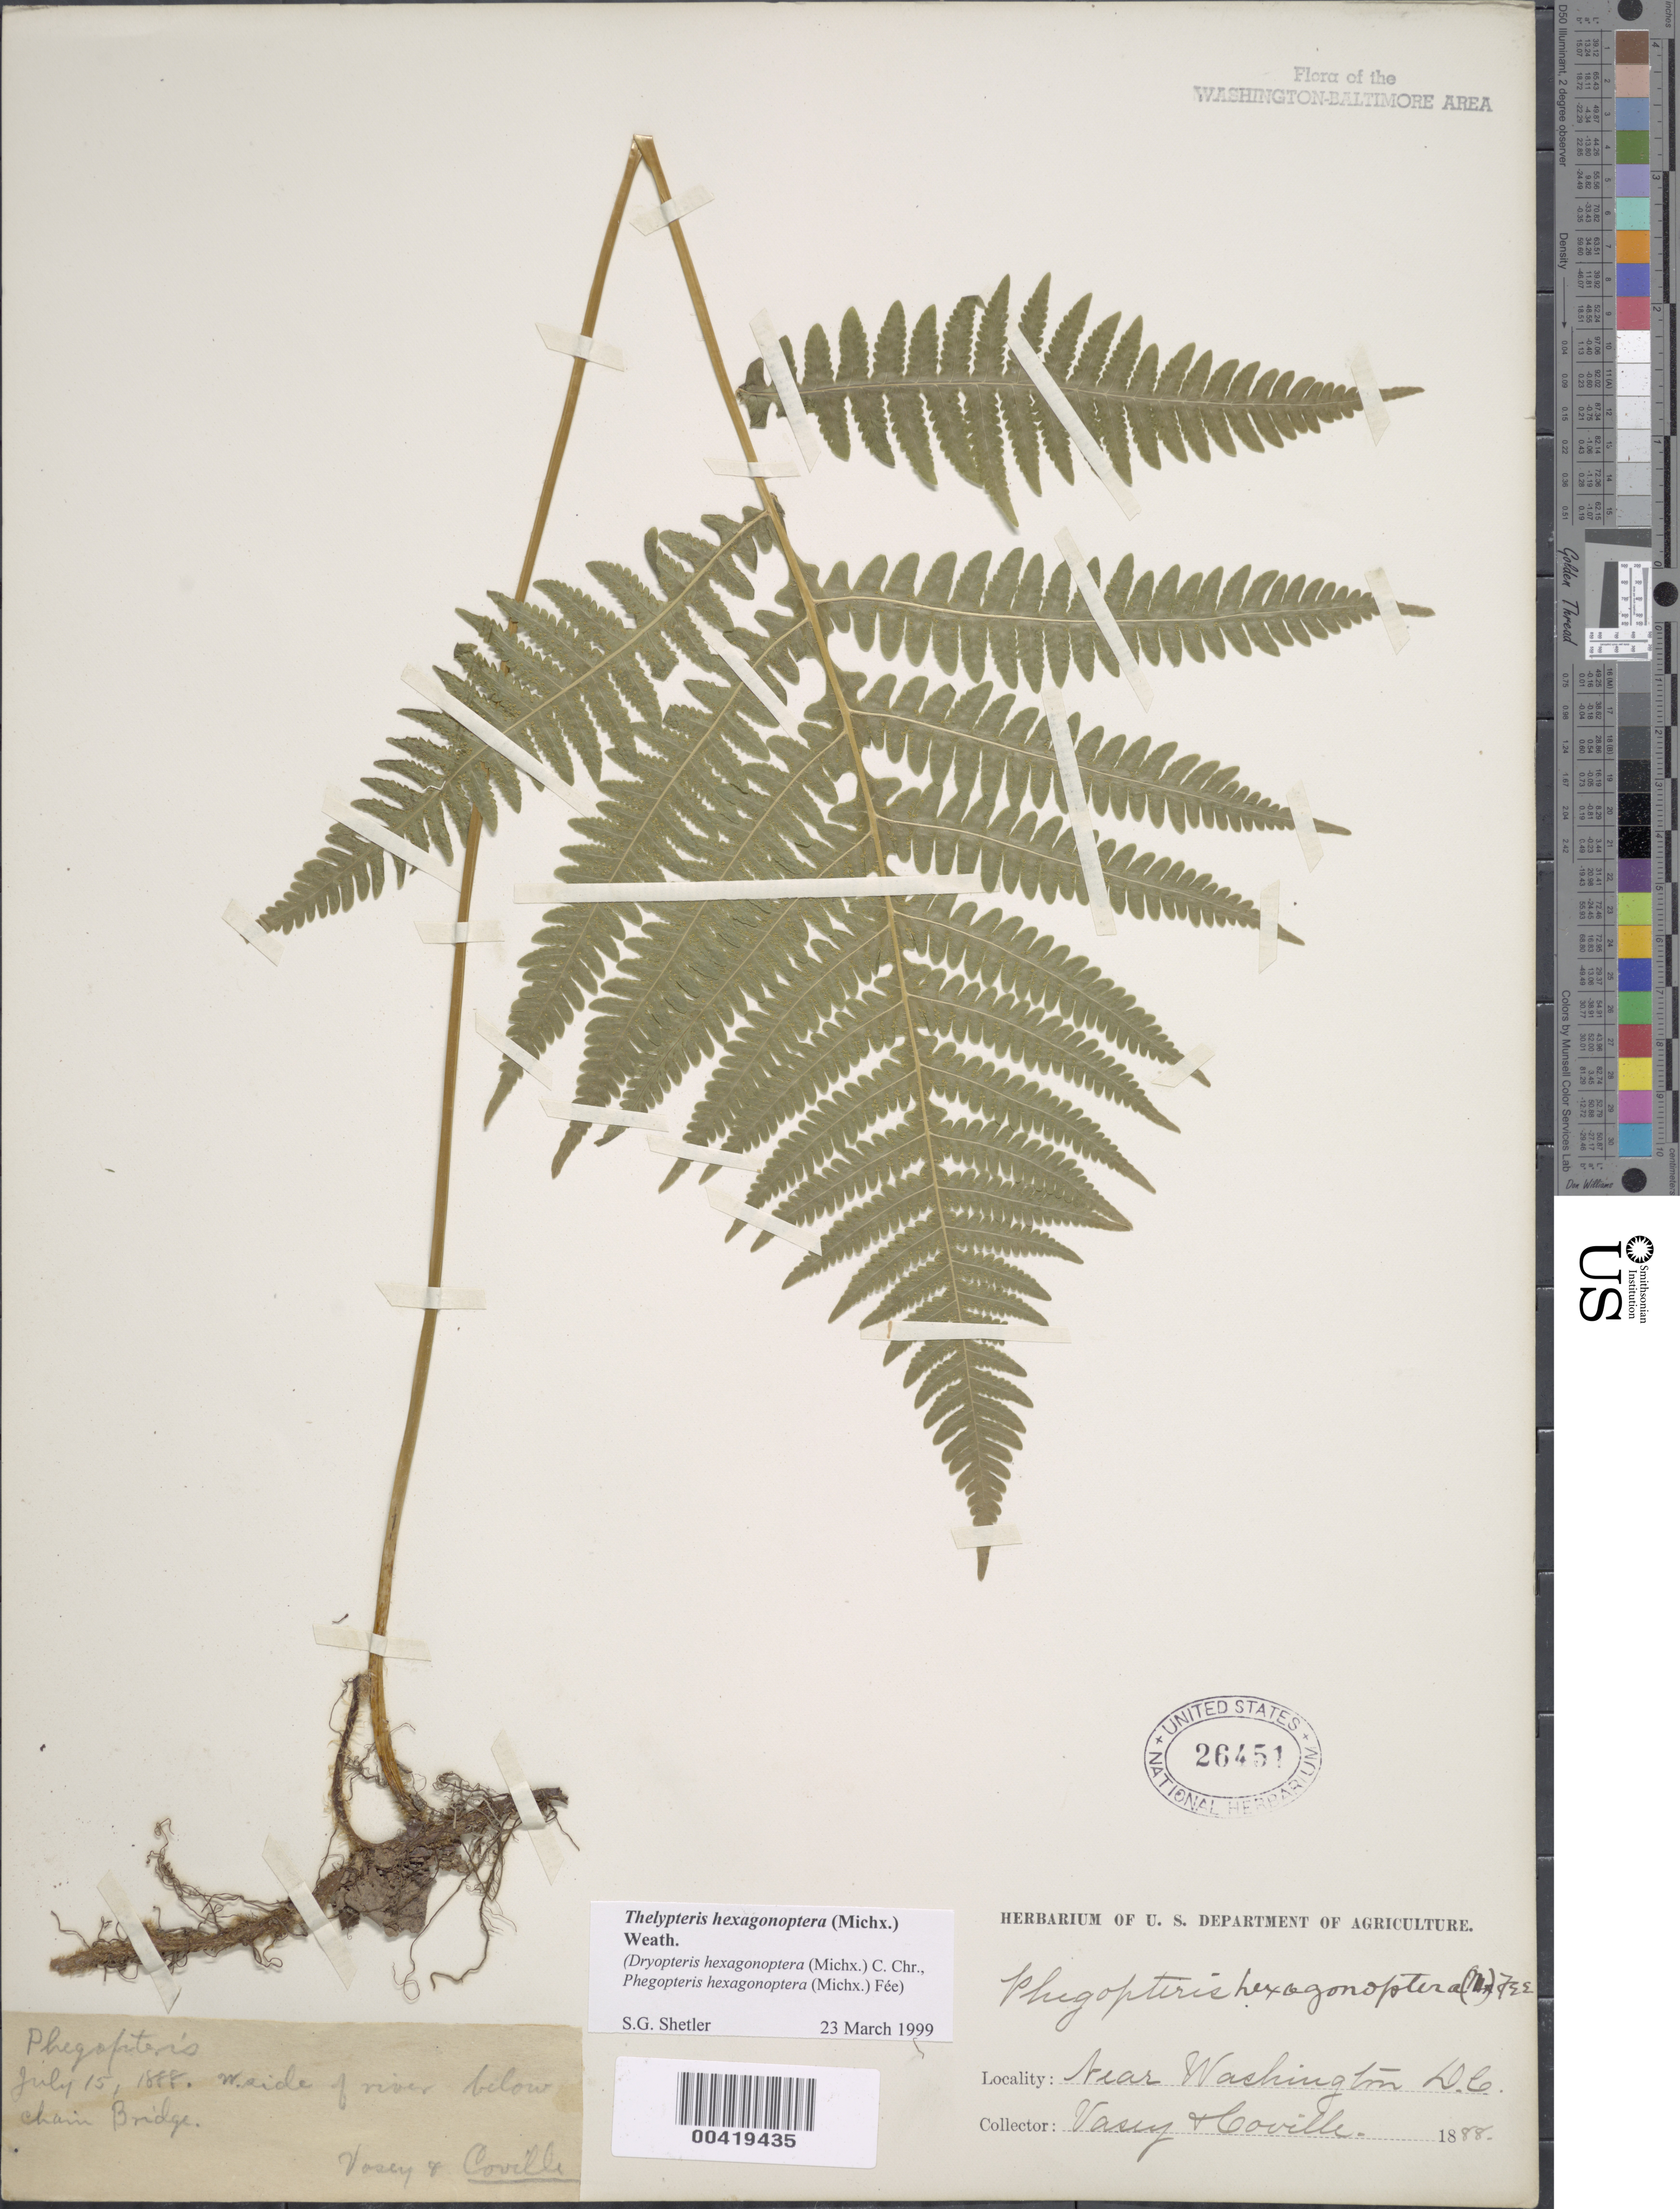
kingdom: Plantae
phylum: Tracheophyta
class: Polypodiopsida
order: Polypodiales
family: Thelypteridaceae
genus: Phegopteris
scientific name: Phegopteris hexagonoptera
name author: (Michx.) Fée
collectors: G. Vasey & F. V. Coville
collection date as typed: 15 Jul 1888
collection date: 1888-07-15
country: United States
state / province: District of Columbia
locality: below Chain Bridge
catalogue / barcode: US 26451